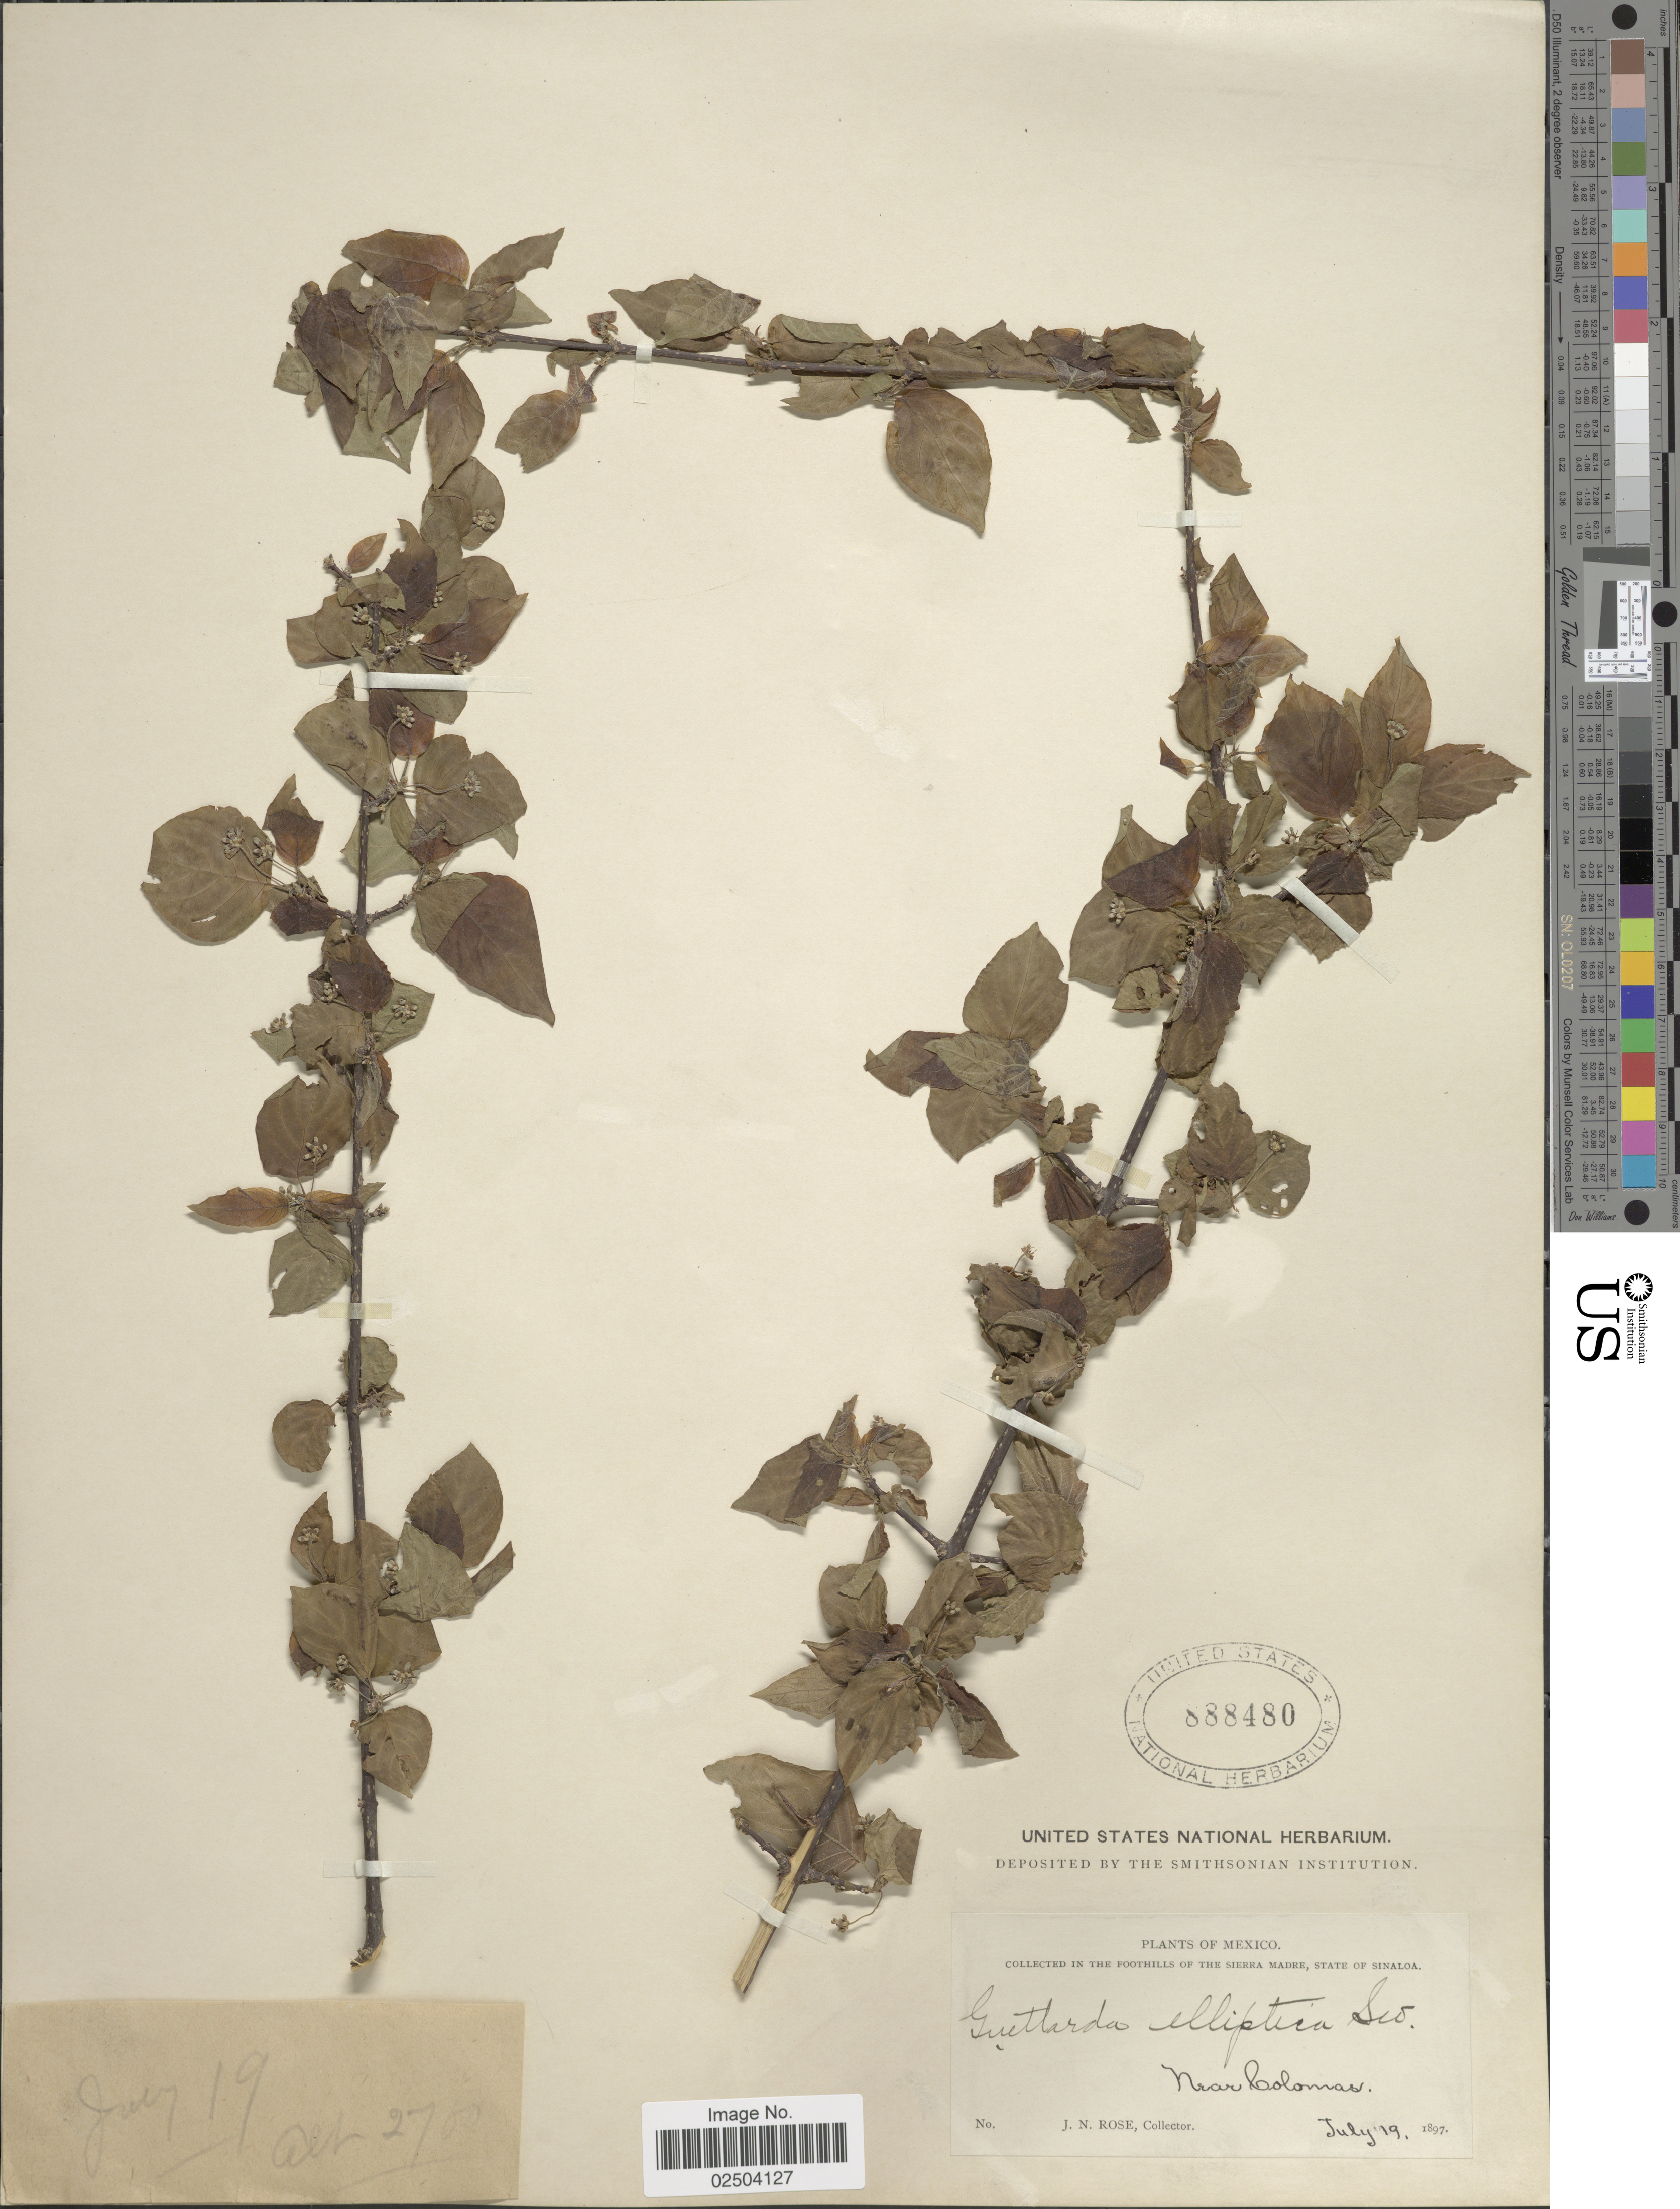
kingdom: Plantae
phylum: Tracheophyta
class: Magnoliopsida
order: Gentianales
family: Rubiaceae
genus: Guettarda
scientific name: Guettarda elliptica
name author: Sw.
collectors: J. N. Rose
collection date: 1897-07-19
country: Mexico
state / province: Sinaloa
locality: Foothills of the Sierra Madre. Near Colomas.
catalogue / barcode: US 888480